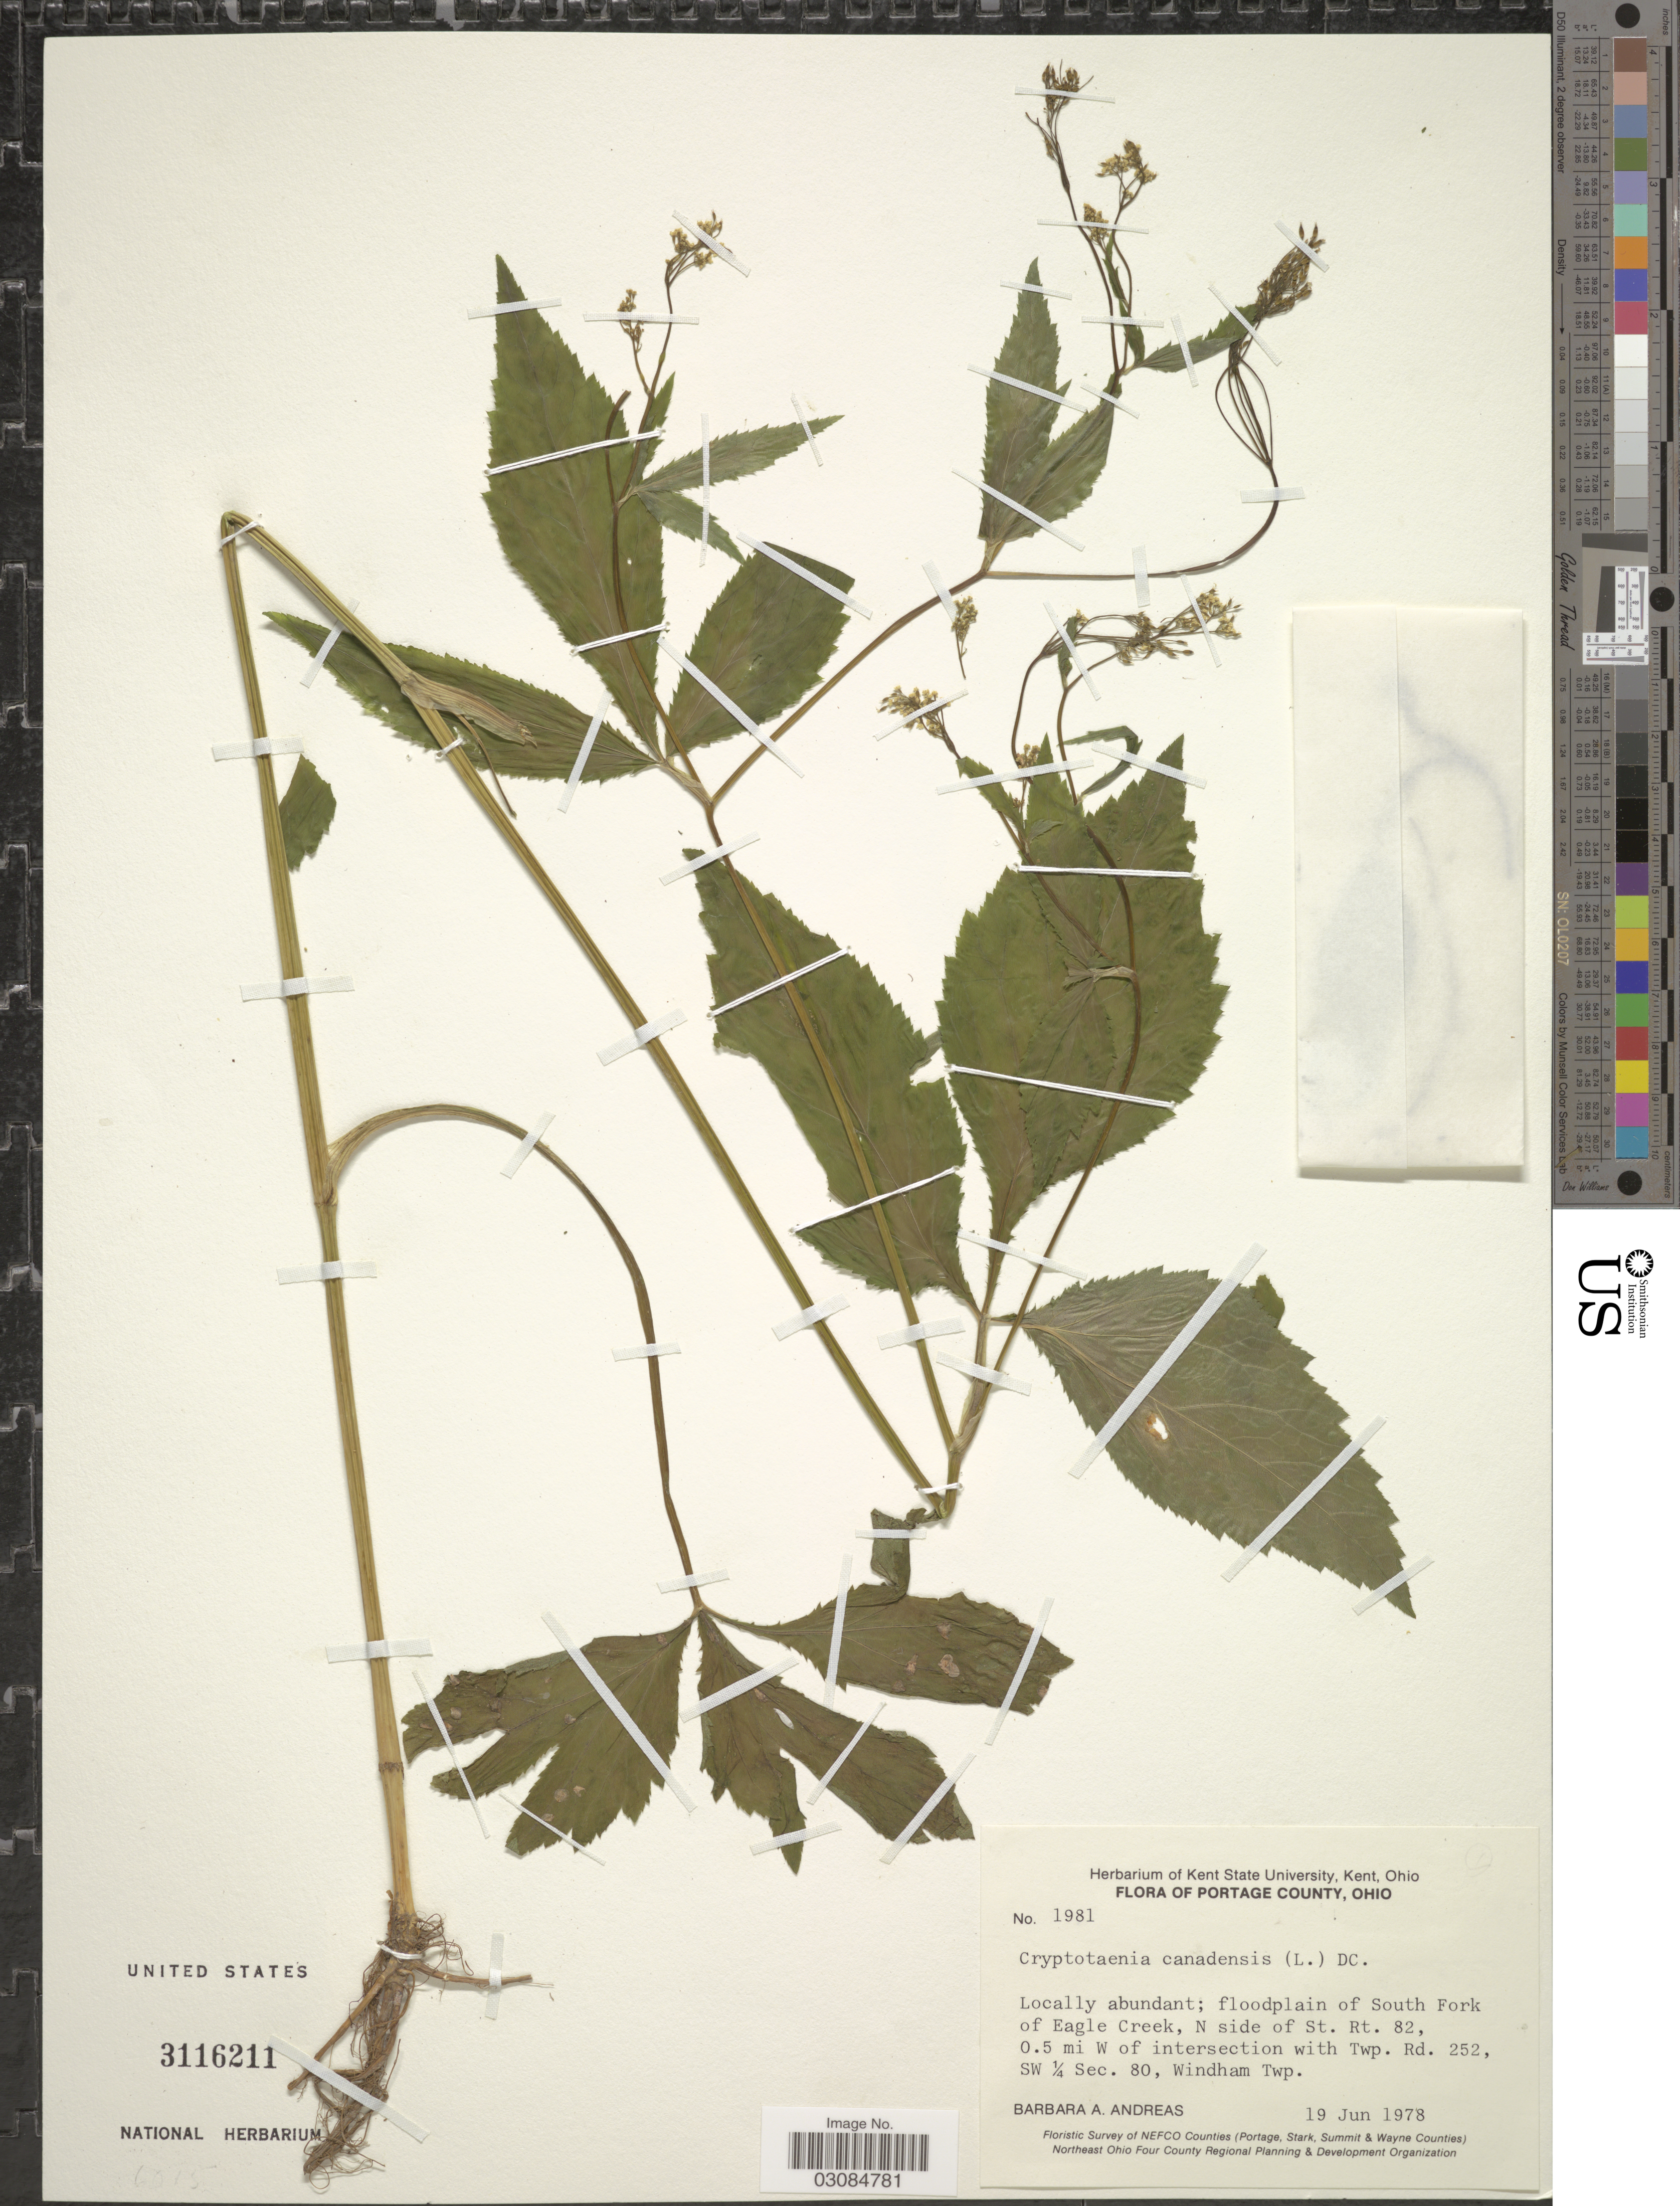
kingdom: Plantae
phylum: Tracheophyta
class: Magnoliopsida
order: Apiales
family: Apiaceae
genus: Cryptotaenia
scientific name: Cryptotaenia canadensis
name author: (L.) DC.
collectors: B. A. Andreas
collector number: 1981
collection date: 1978-06-19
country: United States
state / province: Ohio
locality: Portage County. Floodplain of South Fork of Eagle Creek, N side of St. Rt. 82, 0.5 mi W of intersection with Twp. Rd. 252, SW ¼ Sec. 80, Windham Twp.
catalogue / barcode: US 3116211